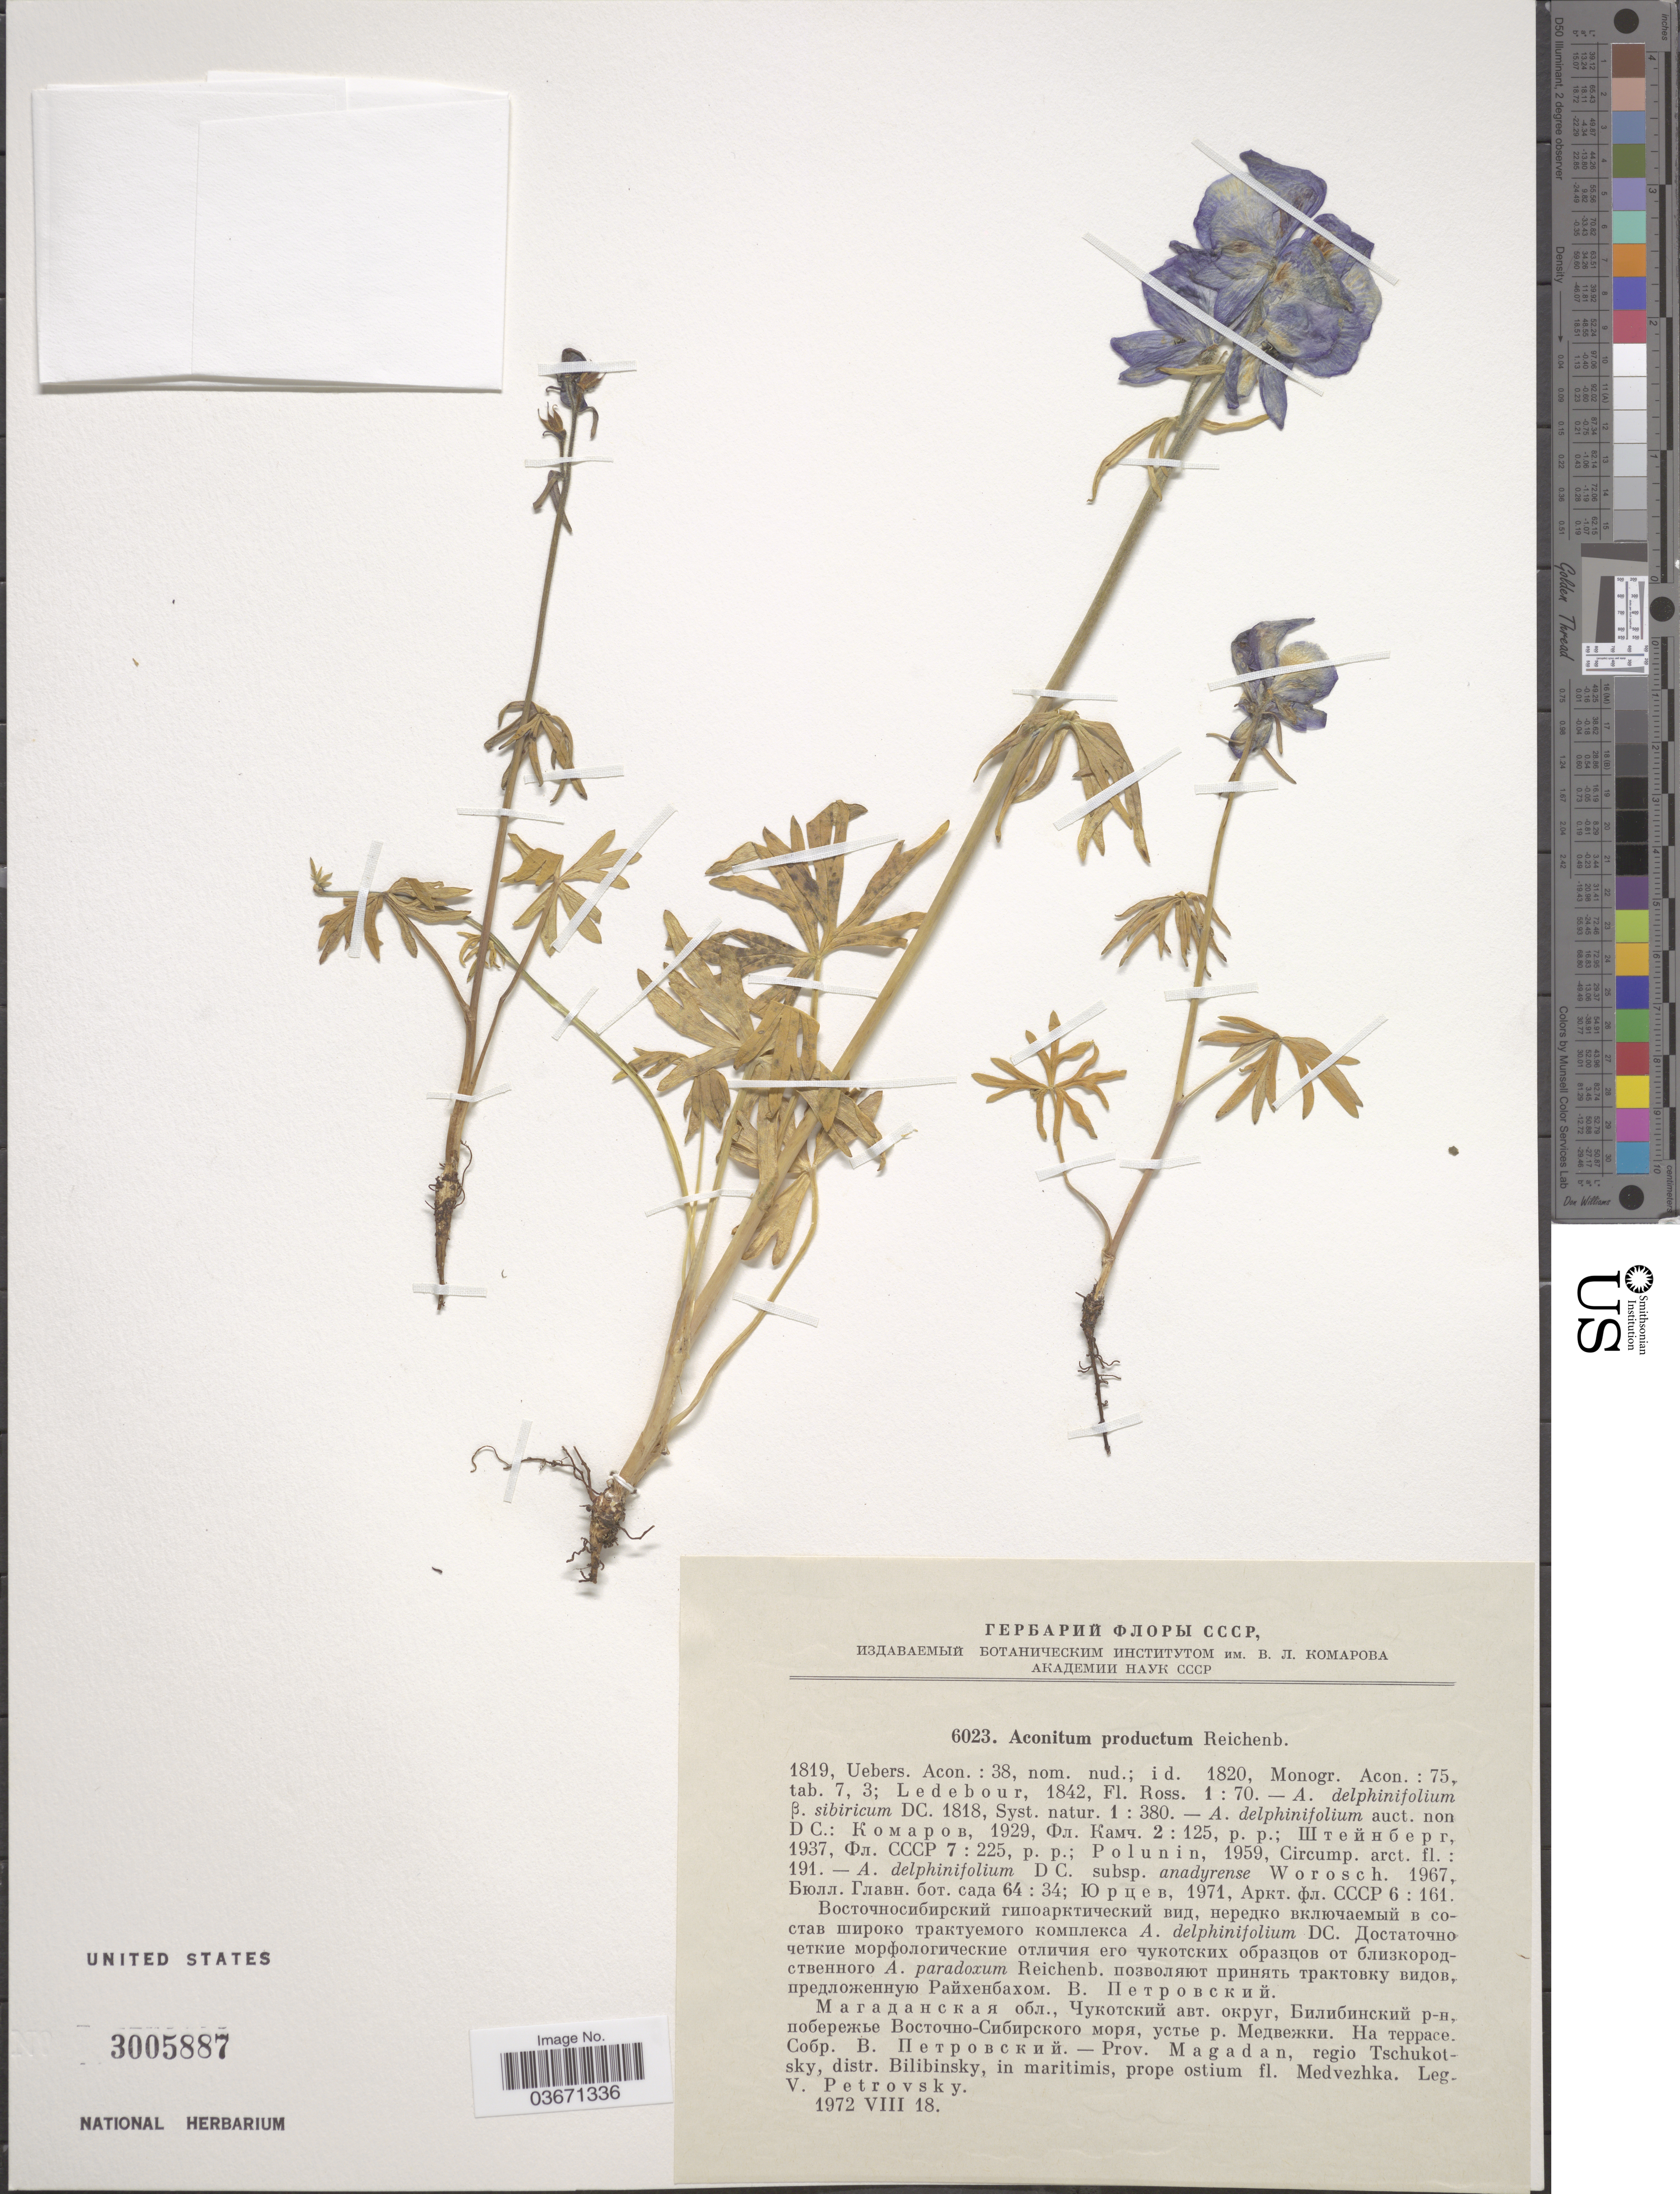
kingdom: Plantae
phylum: Tracheophyta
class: Magnoliopsida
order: Ranunculales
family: Ranunculaceae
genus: Aconitum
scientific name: Aconitum productum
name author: Rchb.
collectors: V. Petrovsky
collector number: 6023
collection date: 1972-08-18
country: Russian Federation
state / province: Magadan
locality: Regio Tschukotsky, distr. Bilibinsky, in maritimis, prope ostium fl. Medvezhka.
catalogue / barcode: US 3005887